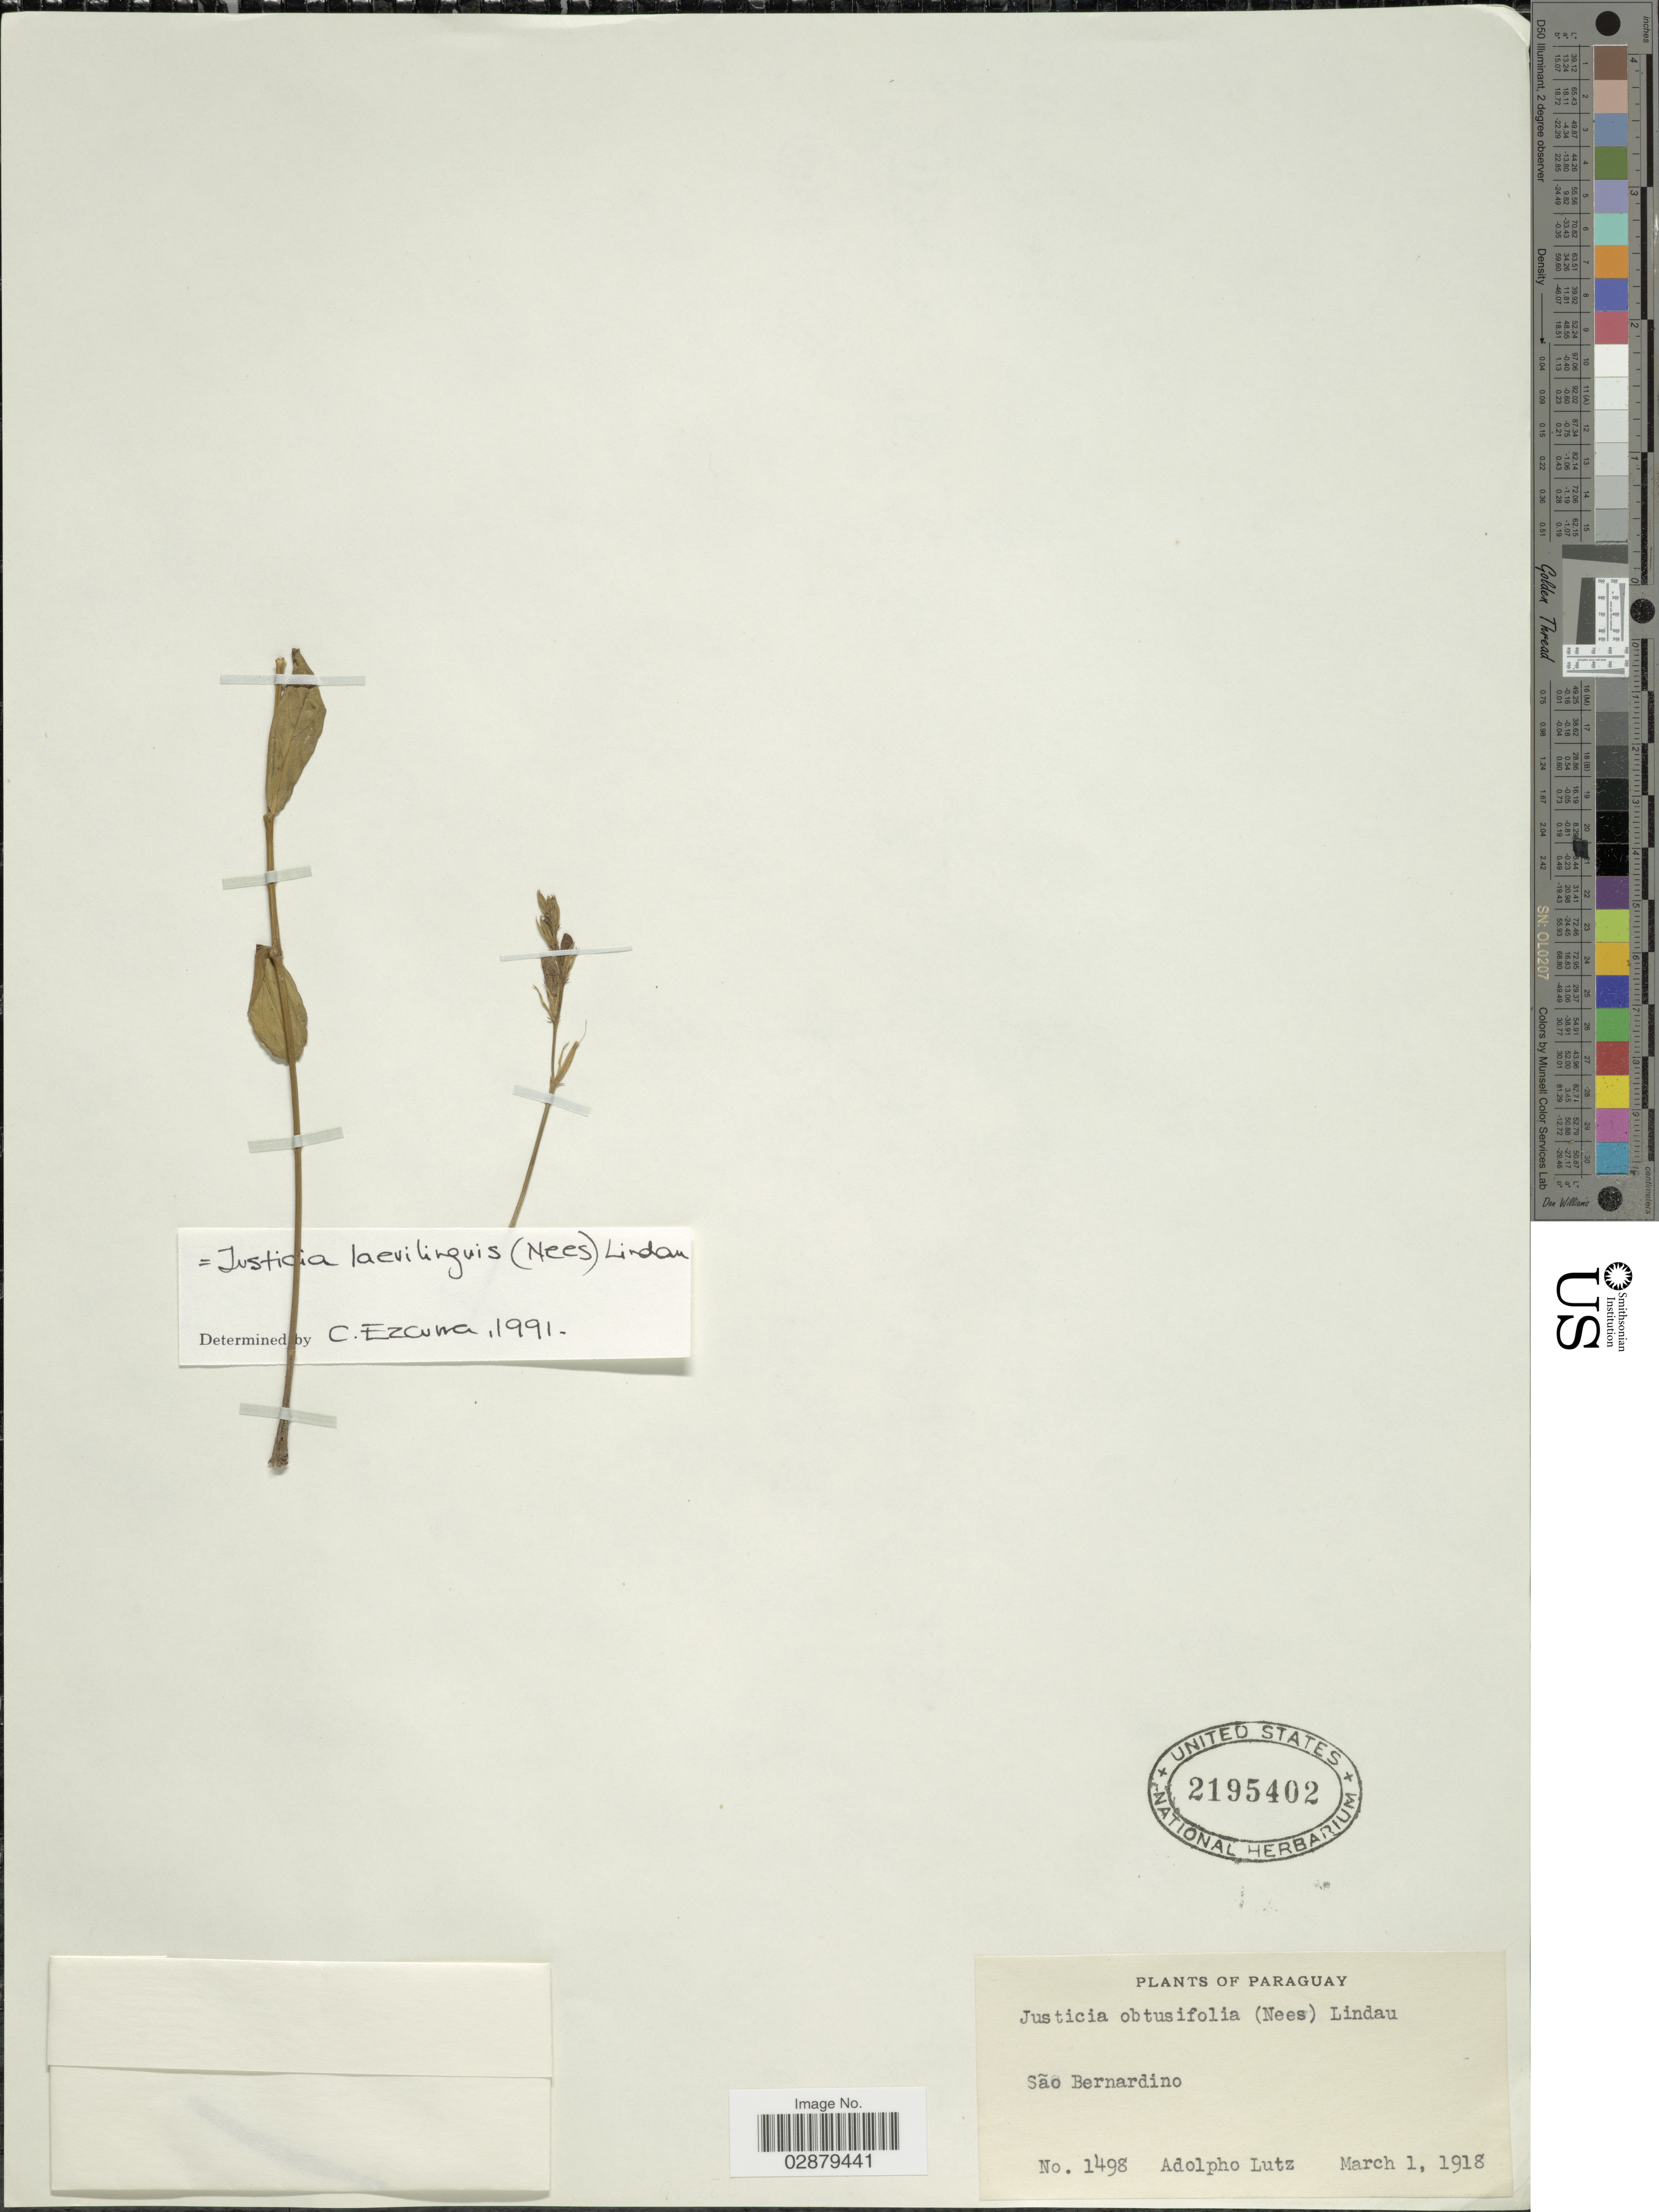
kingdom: Plantae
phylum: Tracheophyta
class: Magnoliopsida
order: Lamiales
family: Acanthaceae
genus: Justicia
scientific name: Justicia laevilinguis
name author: (Nees) Lindau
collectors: A. Lutz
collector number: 1498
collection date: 1918-03-01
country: Paraguay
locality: São Bernardino.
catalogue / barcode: US 2195402